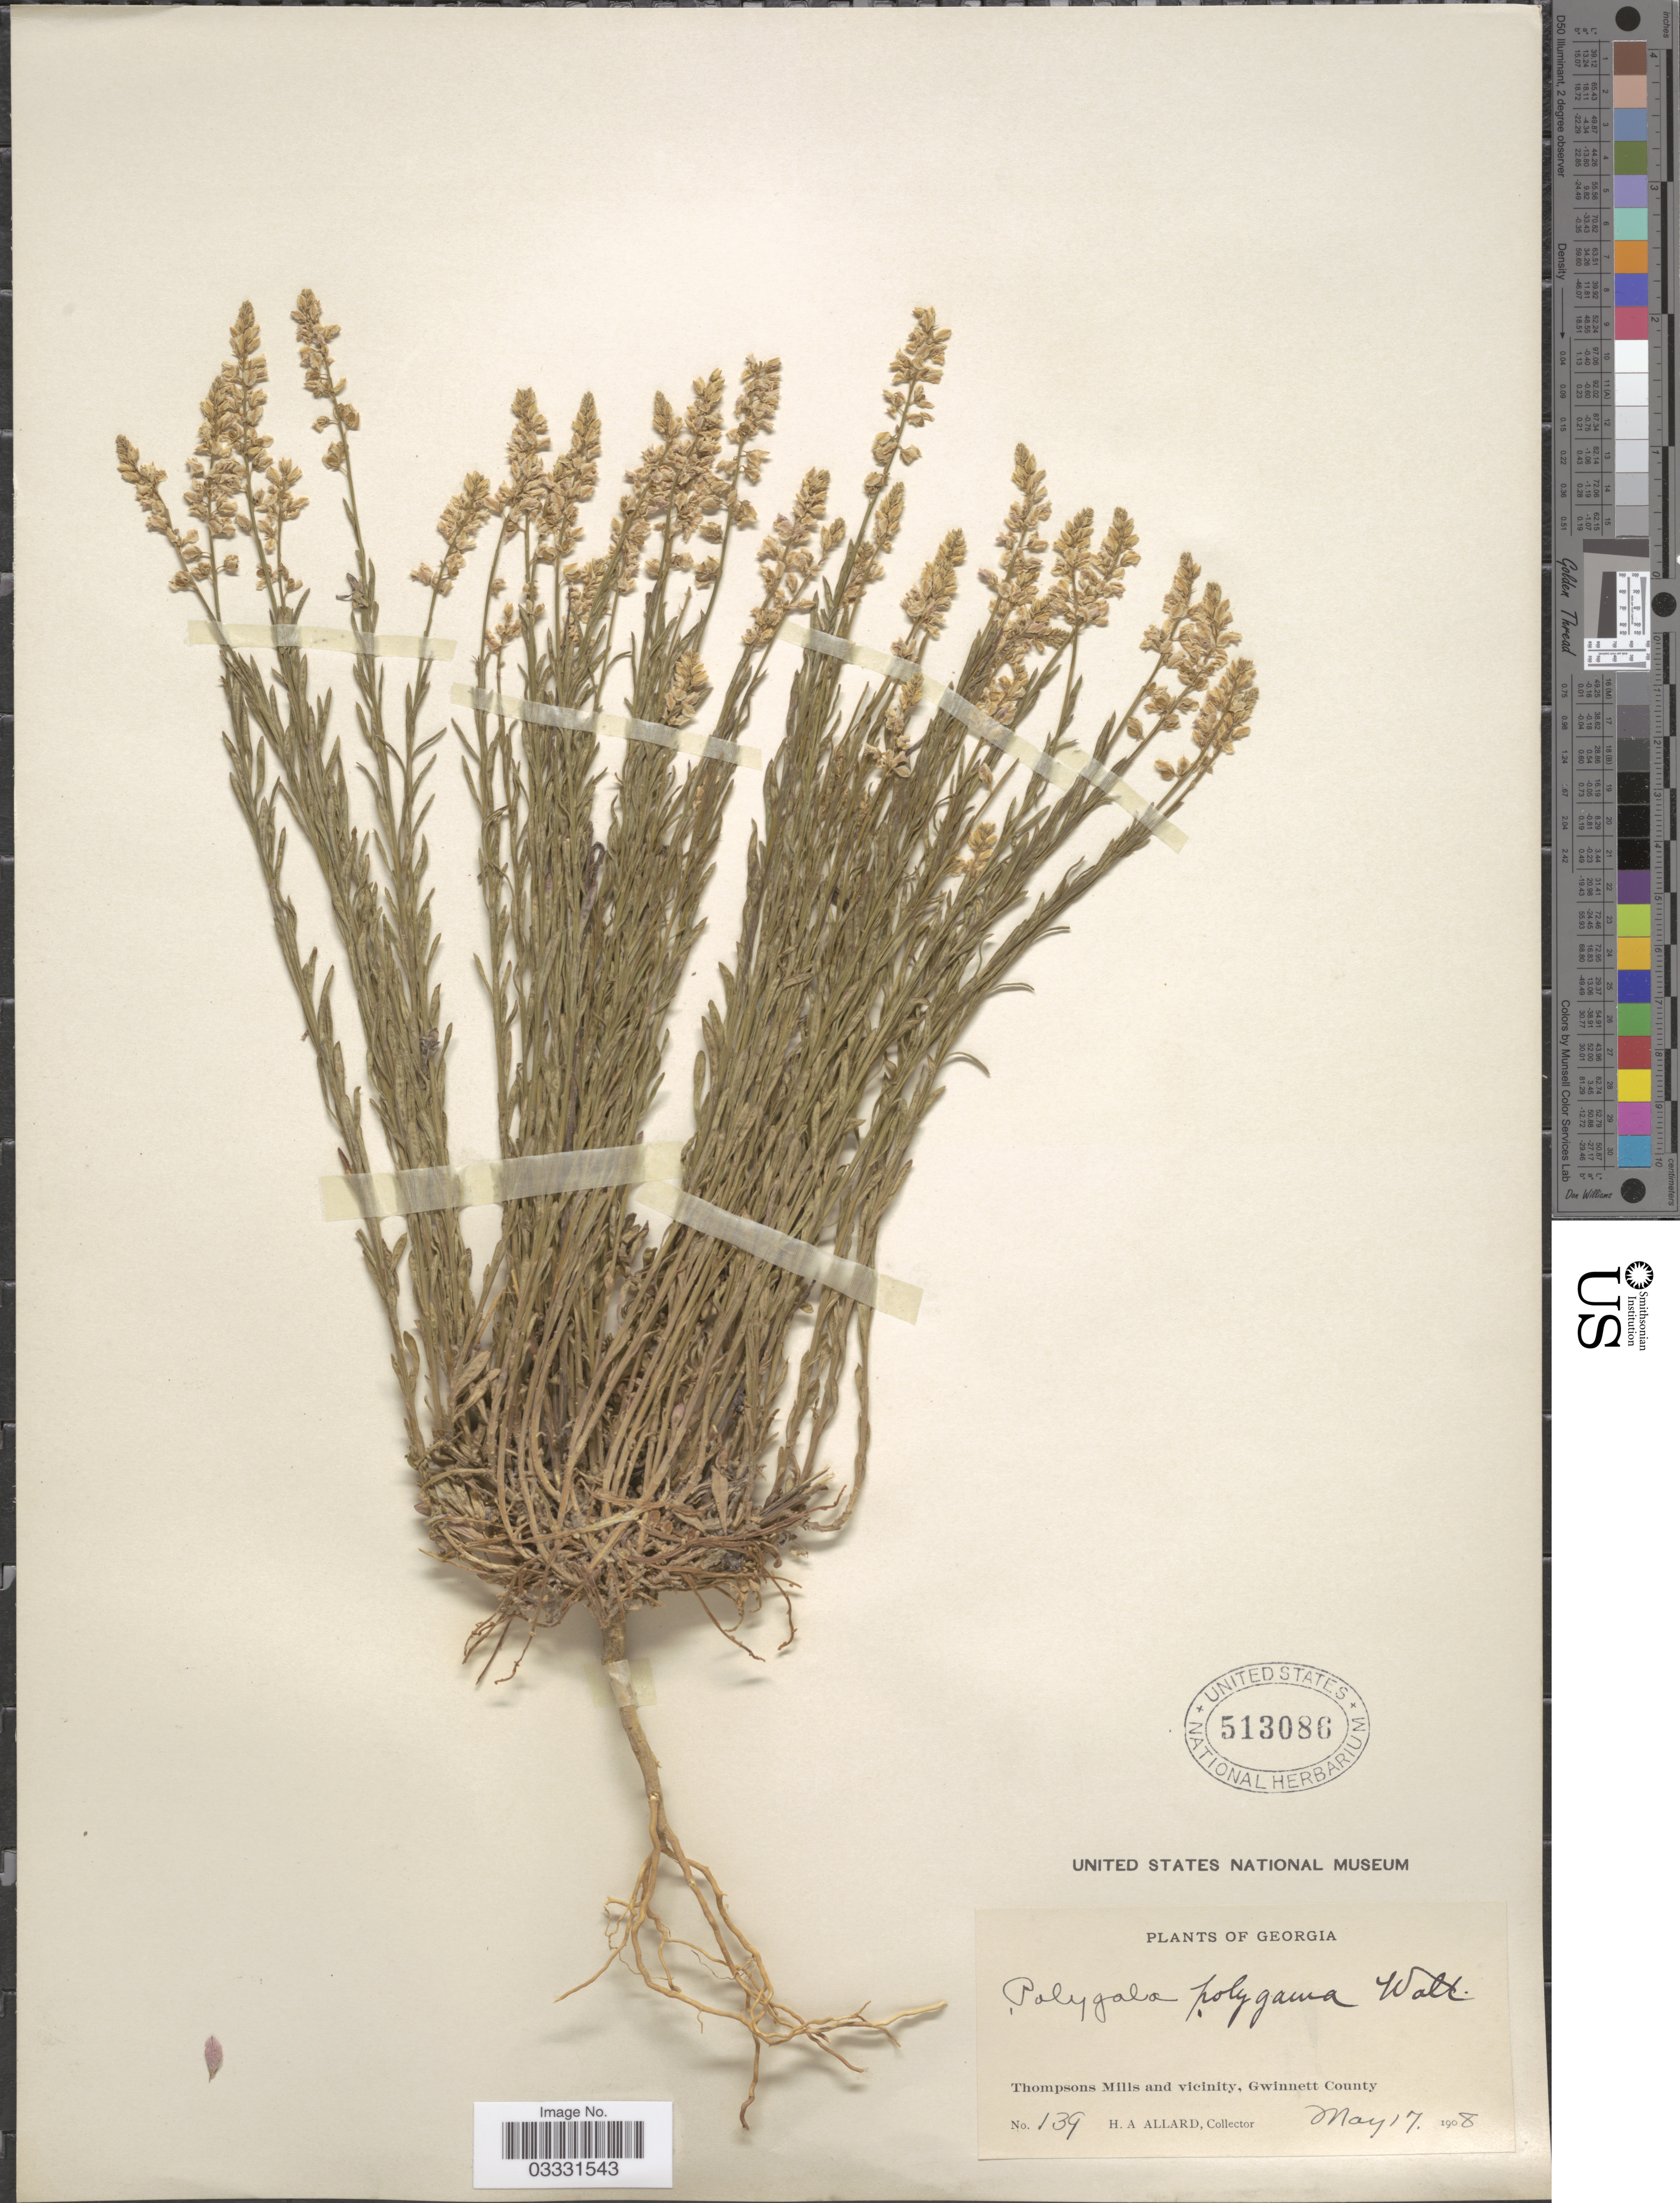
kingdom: Plantae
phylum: Tracheophyta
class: Magnoliopsida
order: Fabales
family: Polygalaceae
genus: Polygala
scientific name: Polygala polygama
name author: Walter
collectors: H. A. Allard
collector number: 139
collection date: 1908-05-17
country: United States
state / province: Georgia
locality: Thompsons Mills and vicinity, Gwinnett County.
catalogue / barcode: US 513086